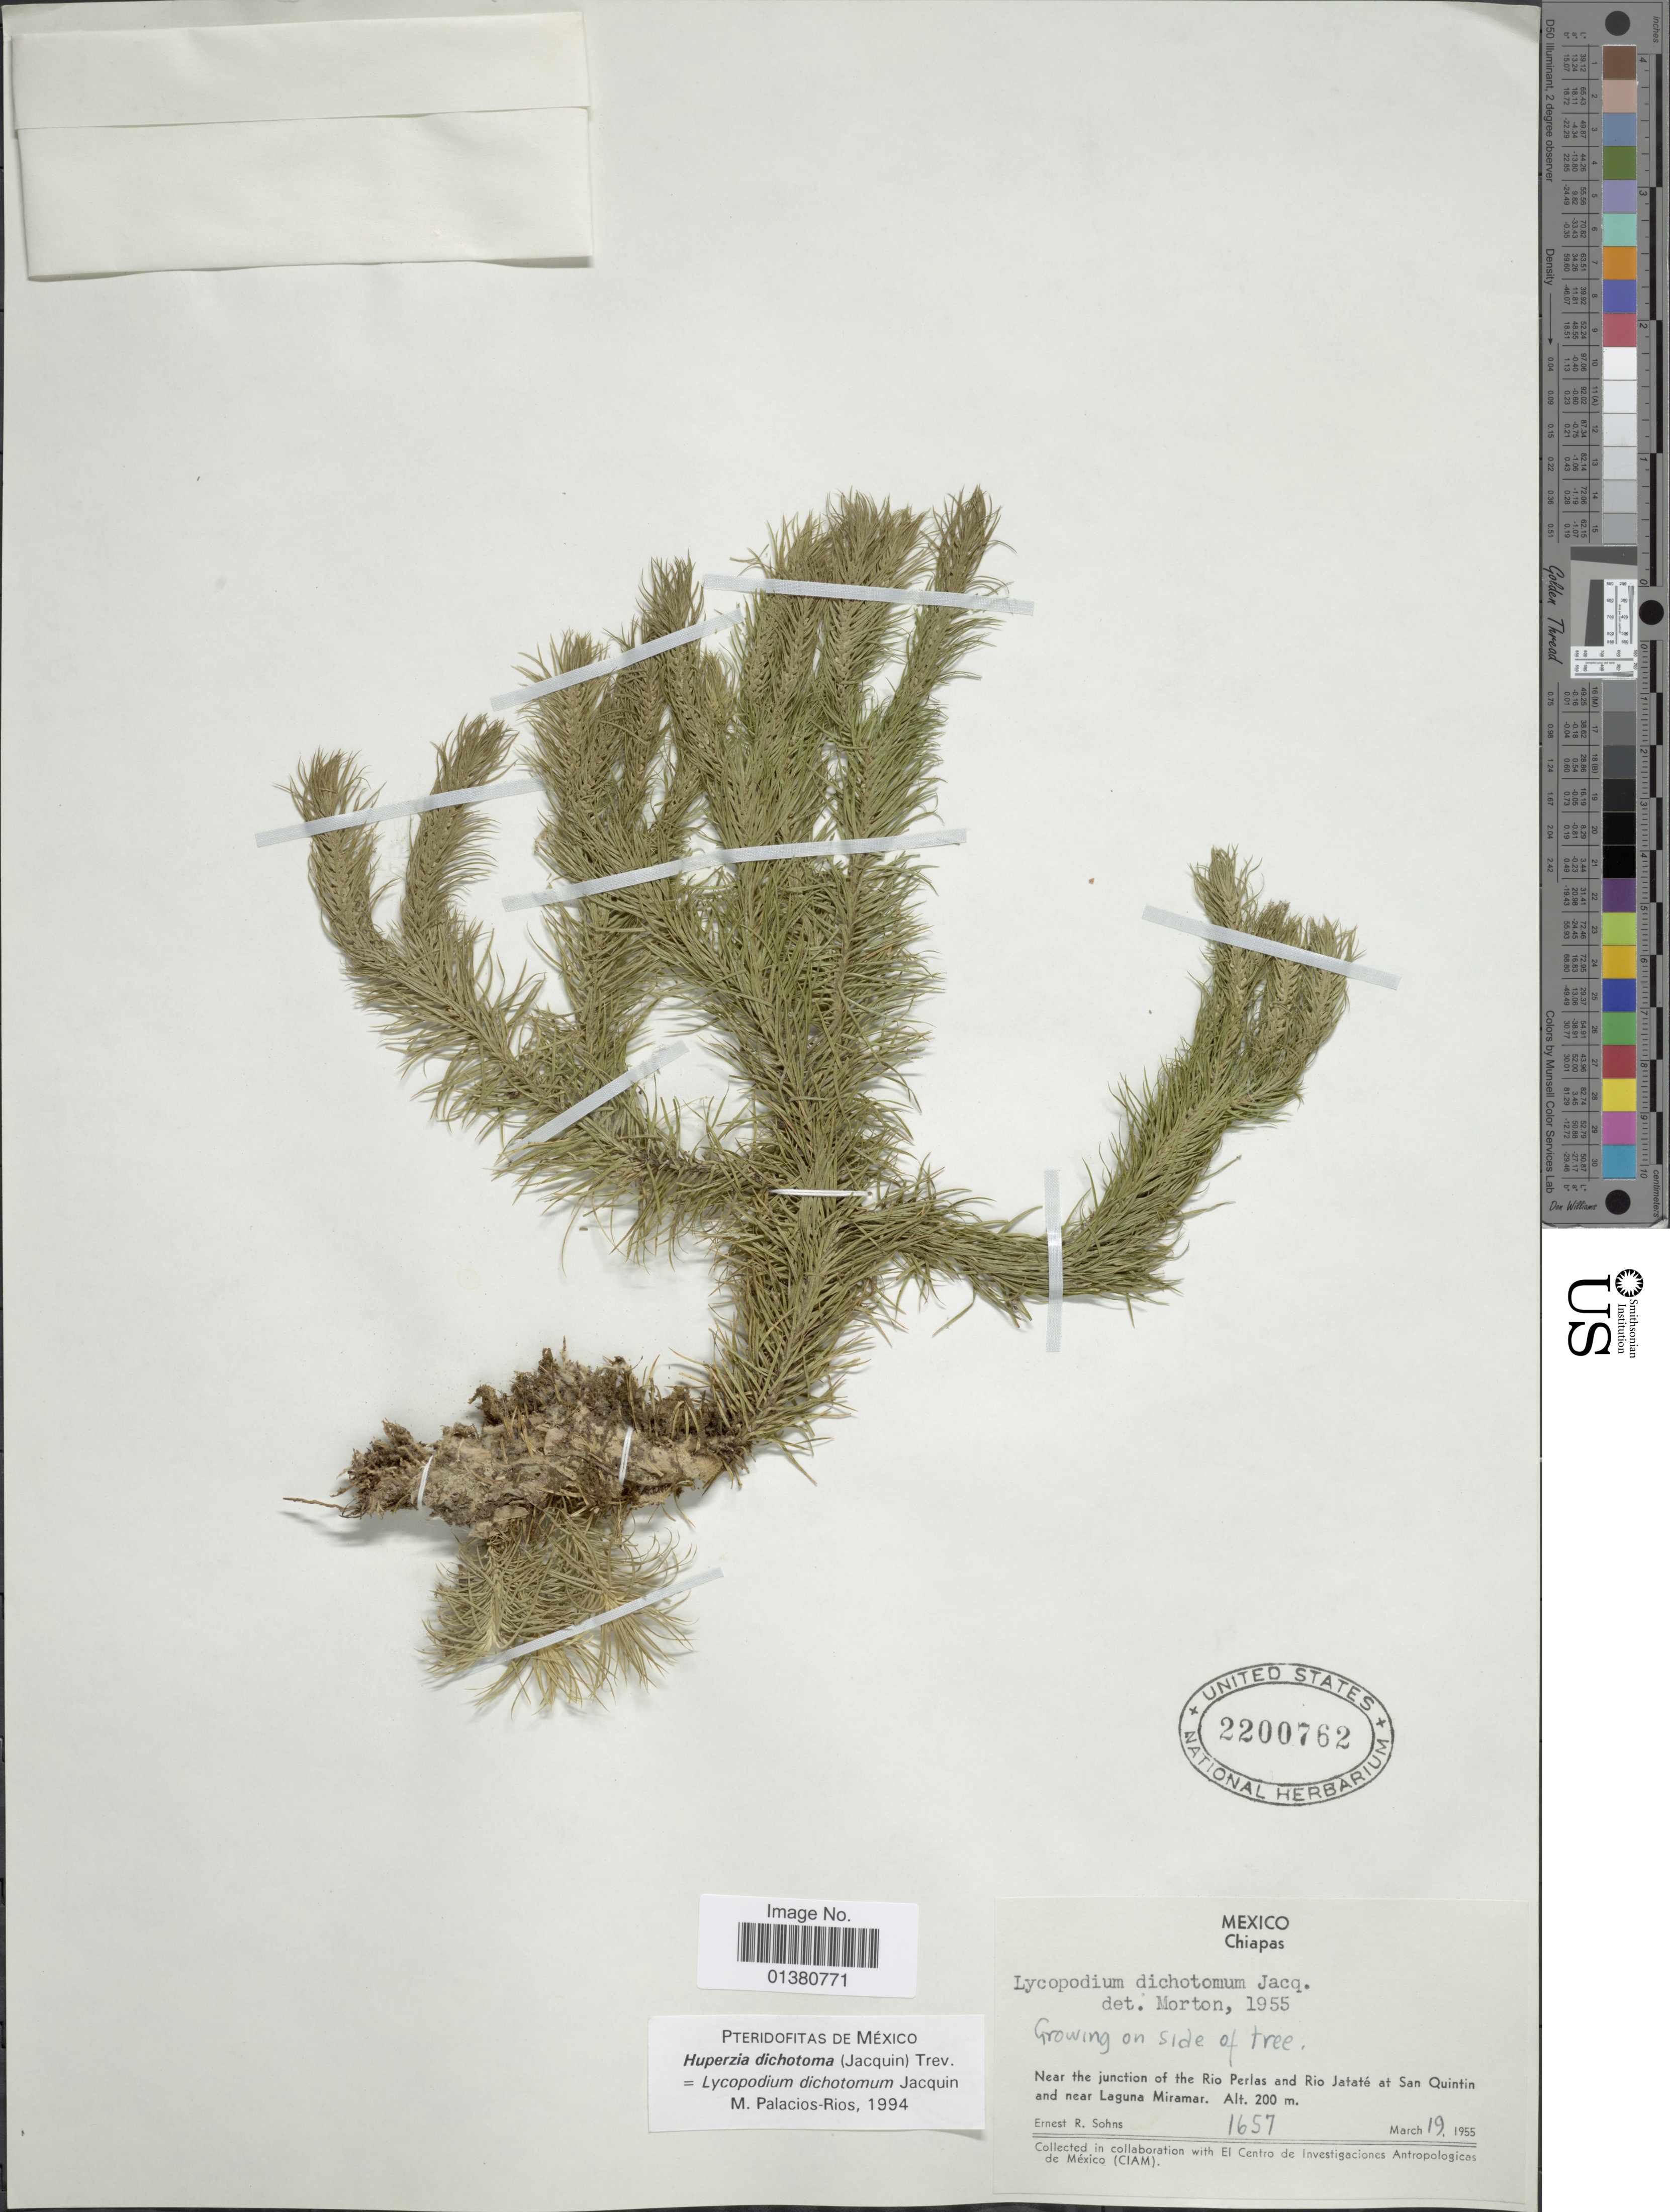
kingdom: Plantae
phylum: Tracheophyta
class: Lycopodiopsida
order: Lycopodiales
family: Lycopodiaceae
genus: Phlegmariurus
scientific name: Phlegmariurus dichotomus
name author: (Jacq.) W.H. Wagner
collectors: E. R. Sohns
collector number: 1657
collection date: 1955-03-19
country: Mexico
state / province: Chiapas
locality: Near the junction of the Rio Perlas and Rio Jataté at San Quintin and near Laguna Miramar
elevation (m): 200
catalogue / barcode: US 2200762